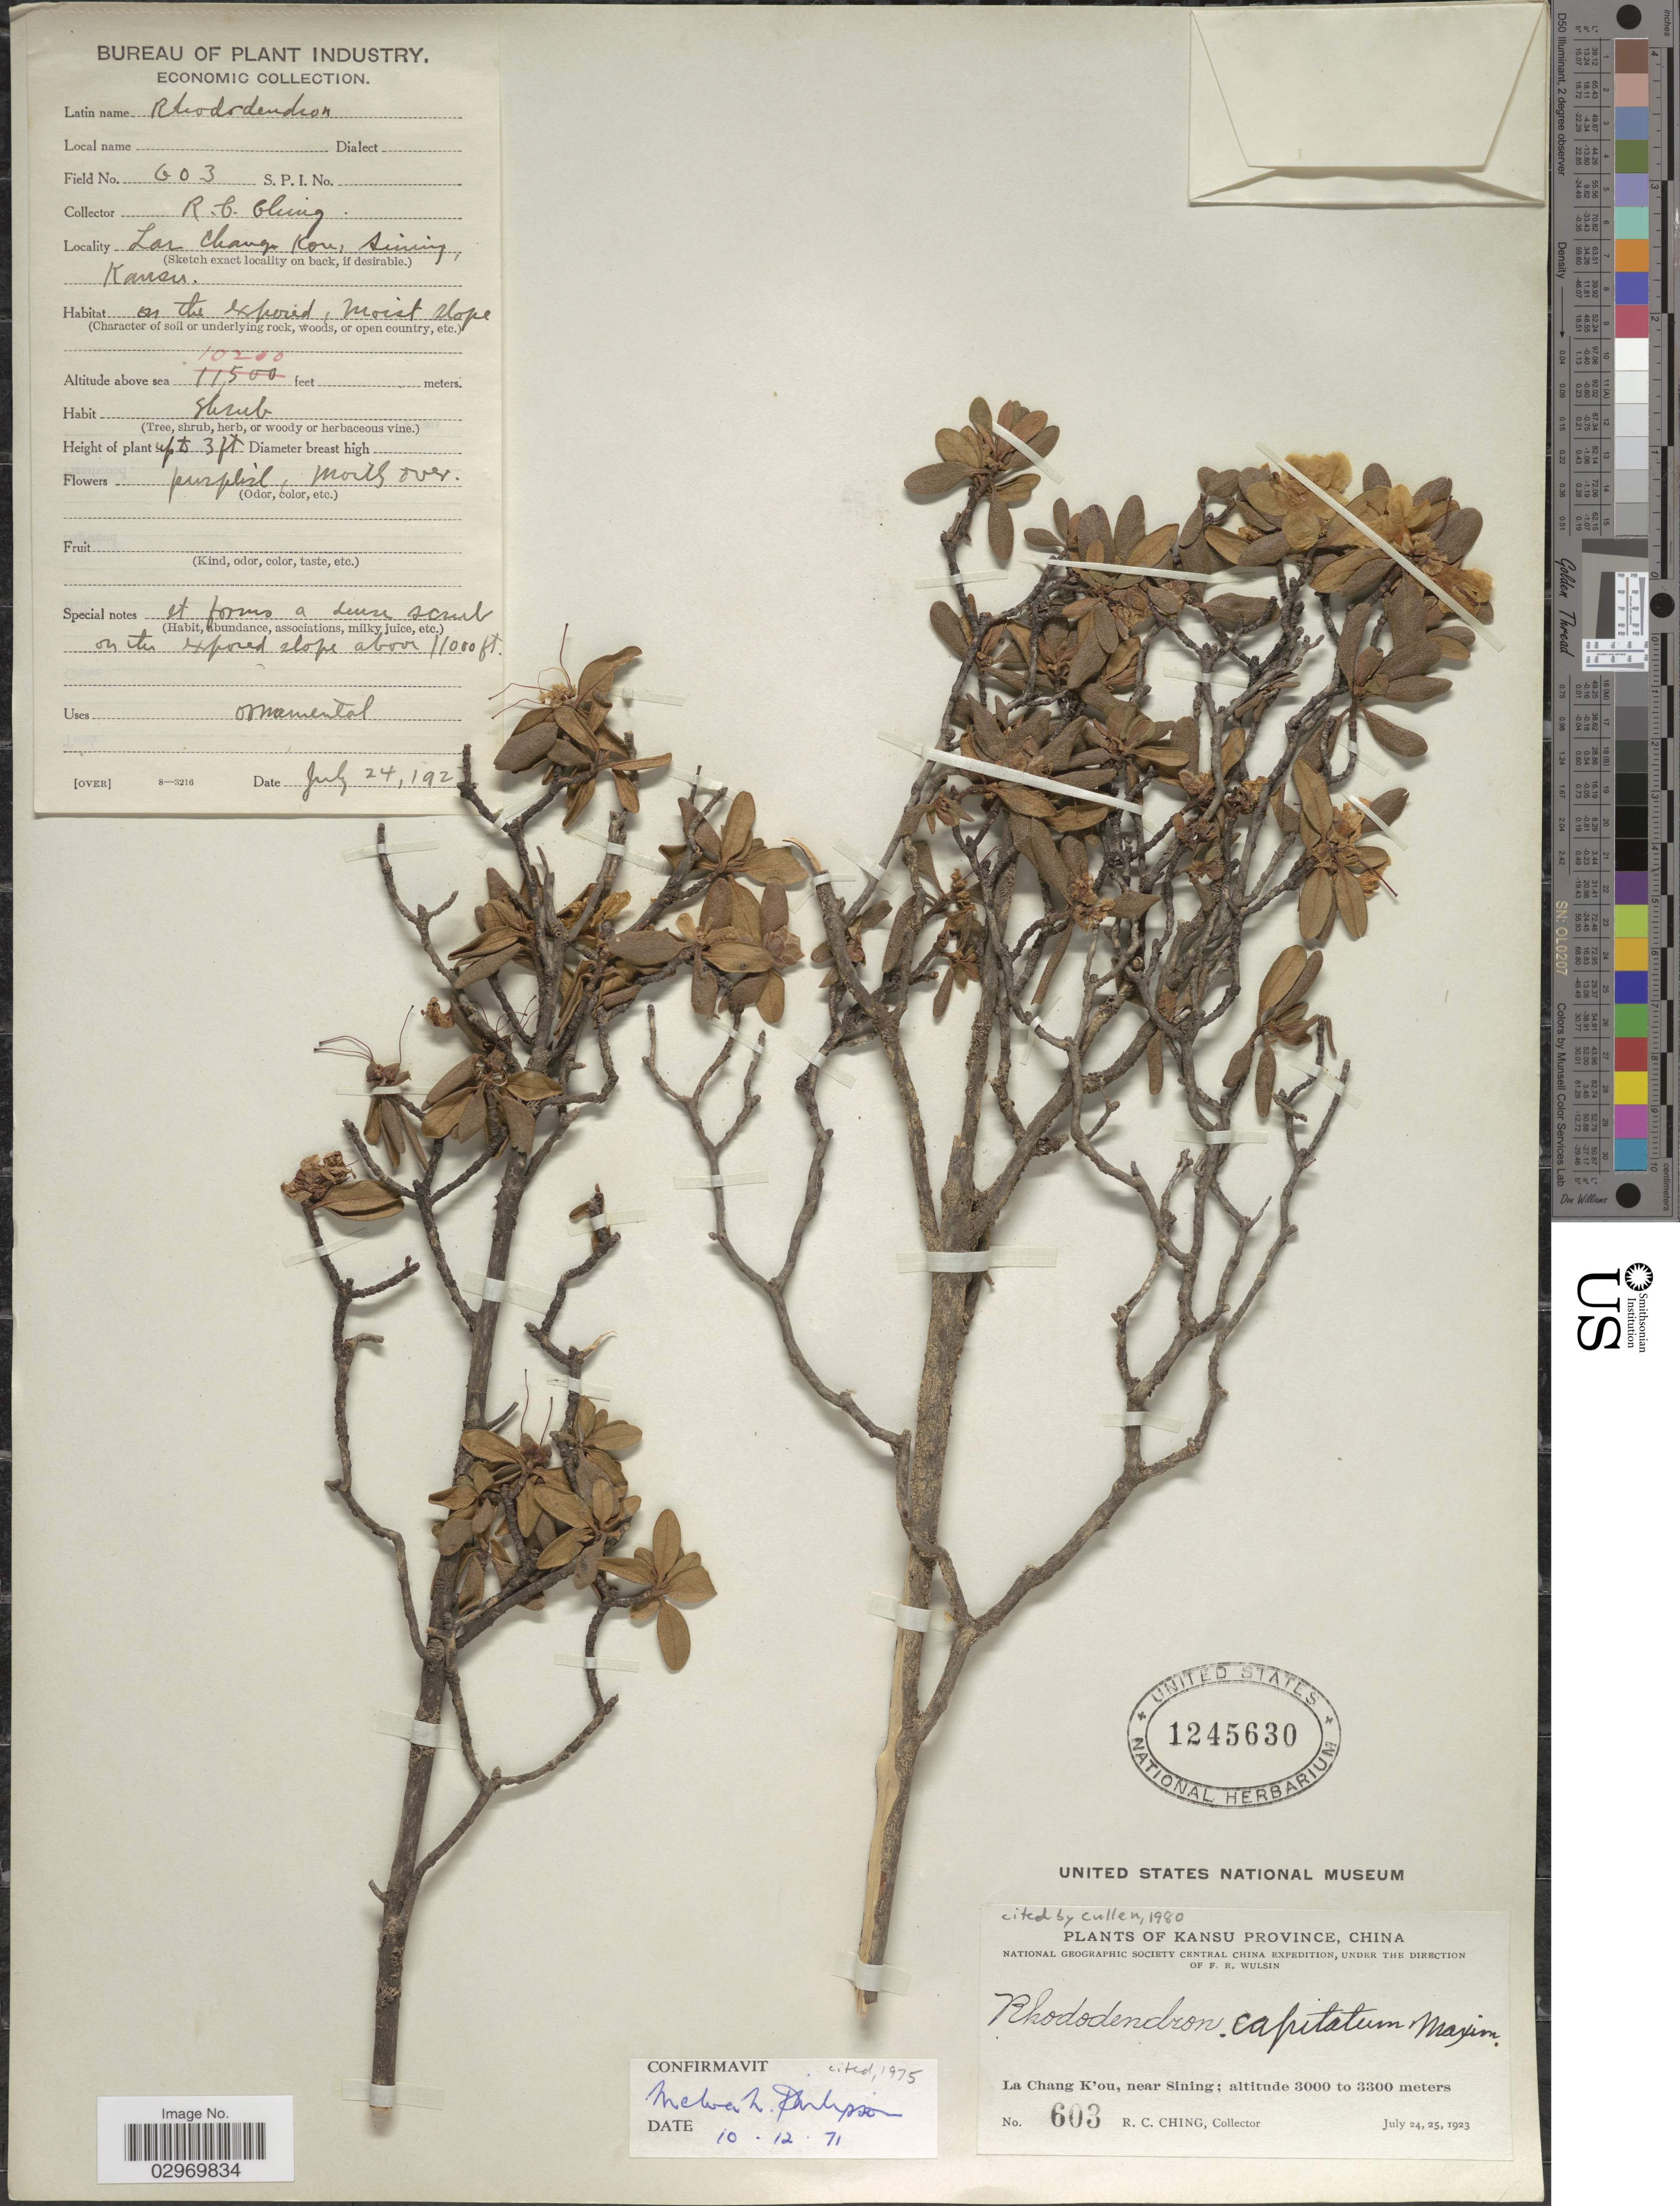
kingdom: Plantae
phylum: Tracheophyta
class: Magnoliopsida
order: Ericales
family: Ericaceae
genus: Rhododendron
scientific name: Rhododendron capitatum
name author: Maxim.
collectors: R. C. Ching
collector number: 603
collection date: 1923-07-24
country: China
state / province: Gansu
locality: Kansu Province, La Chang K'ou, near Sining.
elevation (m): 3109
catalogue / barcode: US 1245630